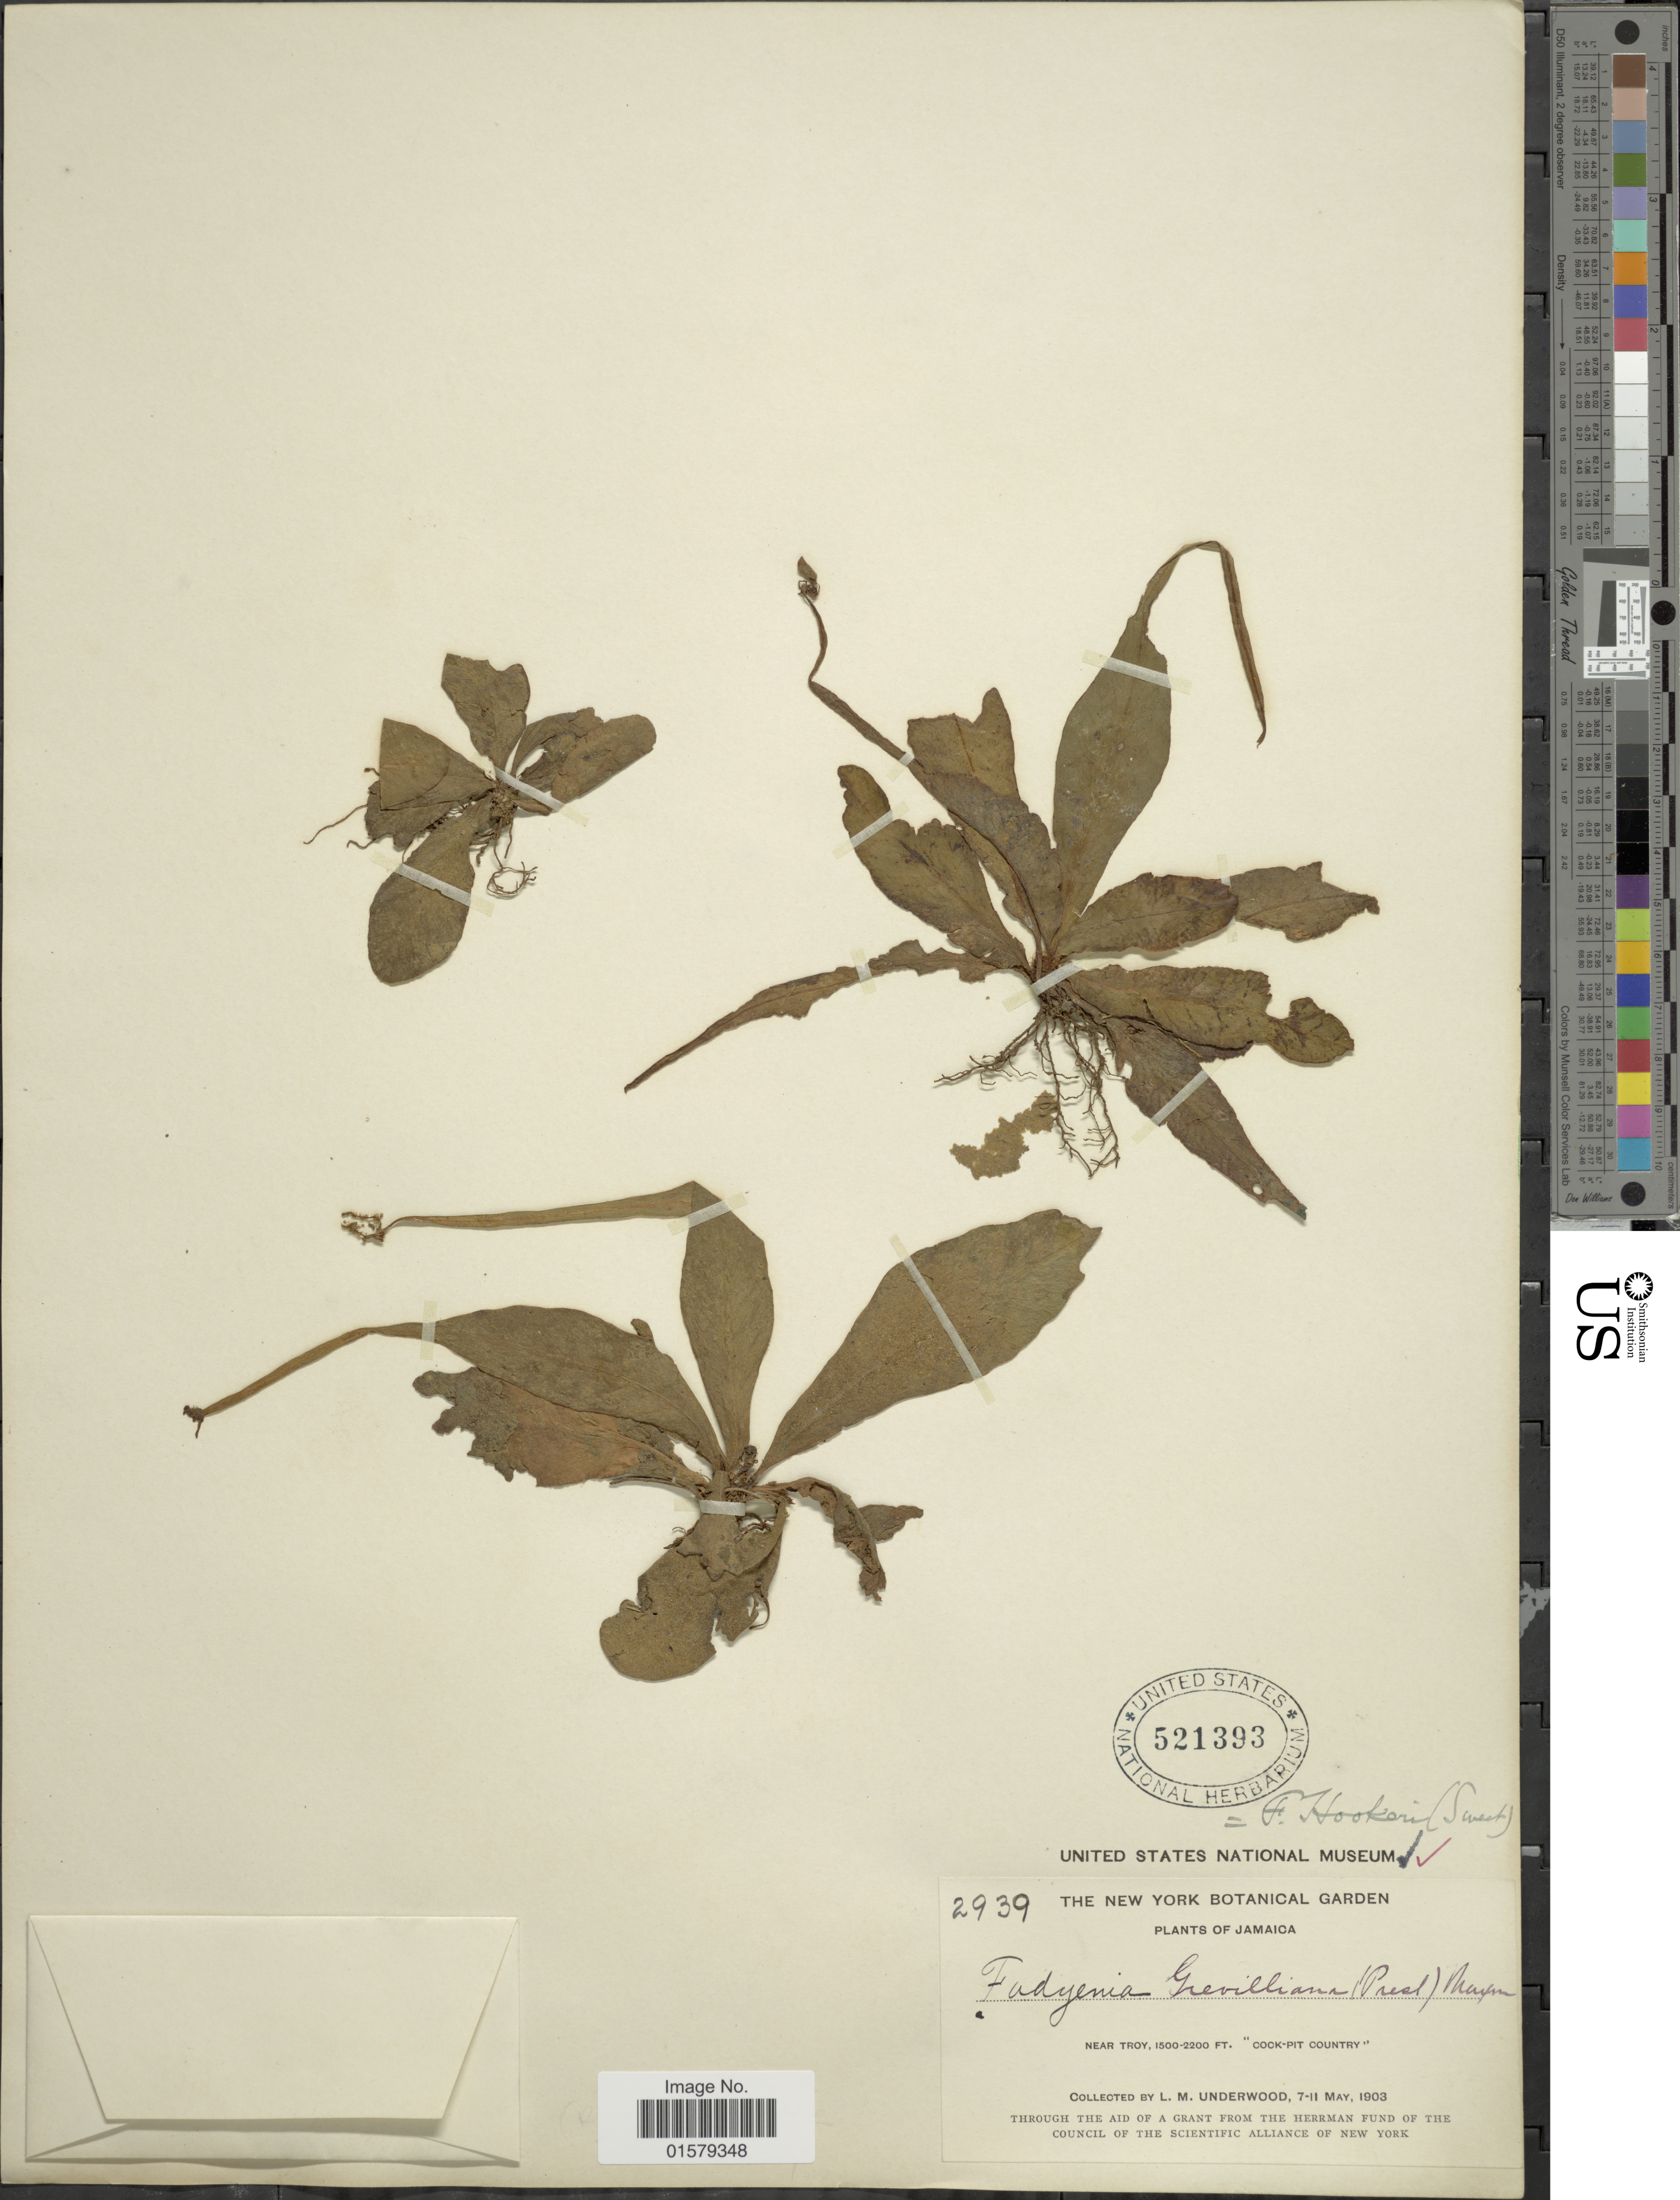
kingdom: Plantae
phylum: Tracheophyta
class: Polypodiopsida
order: Polypodiales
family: Tectariaceae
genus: Tectaria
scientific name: Tectaria hookeri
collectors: L. M. Underwood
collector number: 2939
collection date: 1903-05-07/1903-05-11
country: Jamaica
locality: Near Troy, "Cock-Pit Country".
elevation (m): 457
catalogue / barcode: US 521393